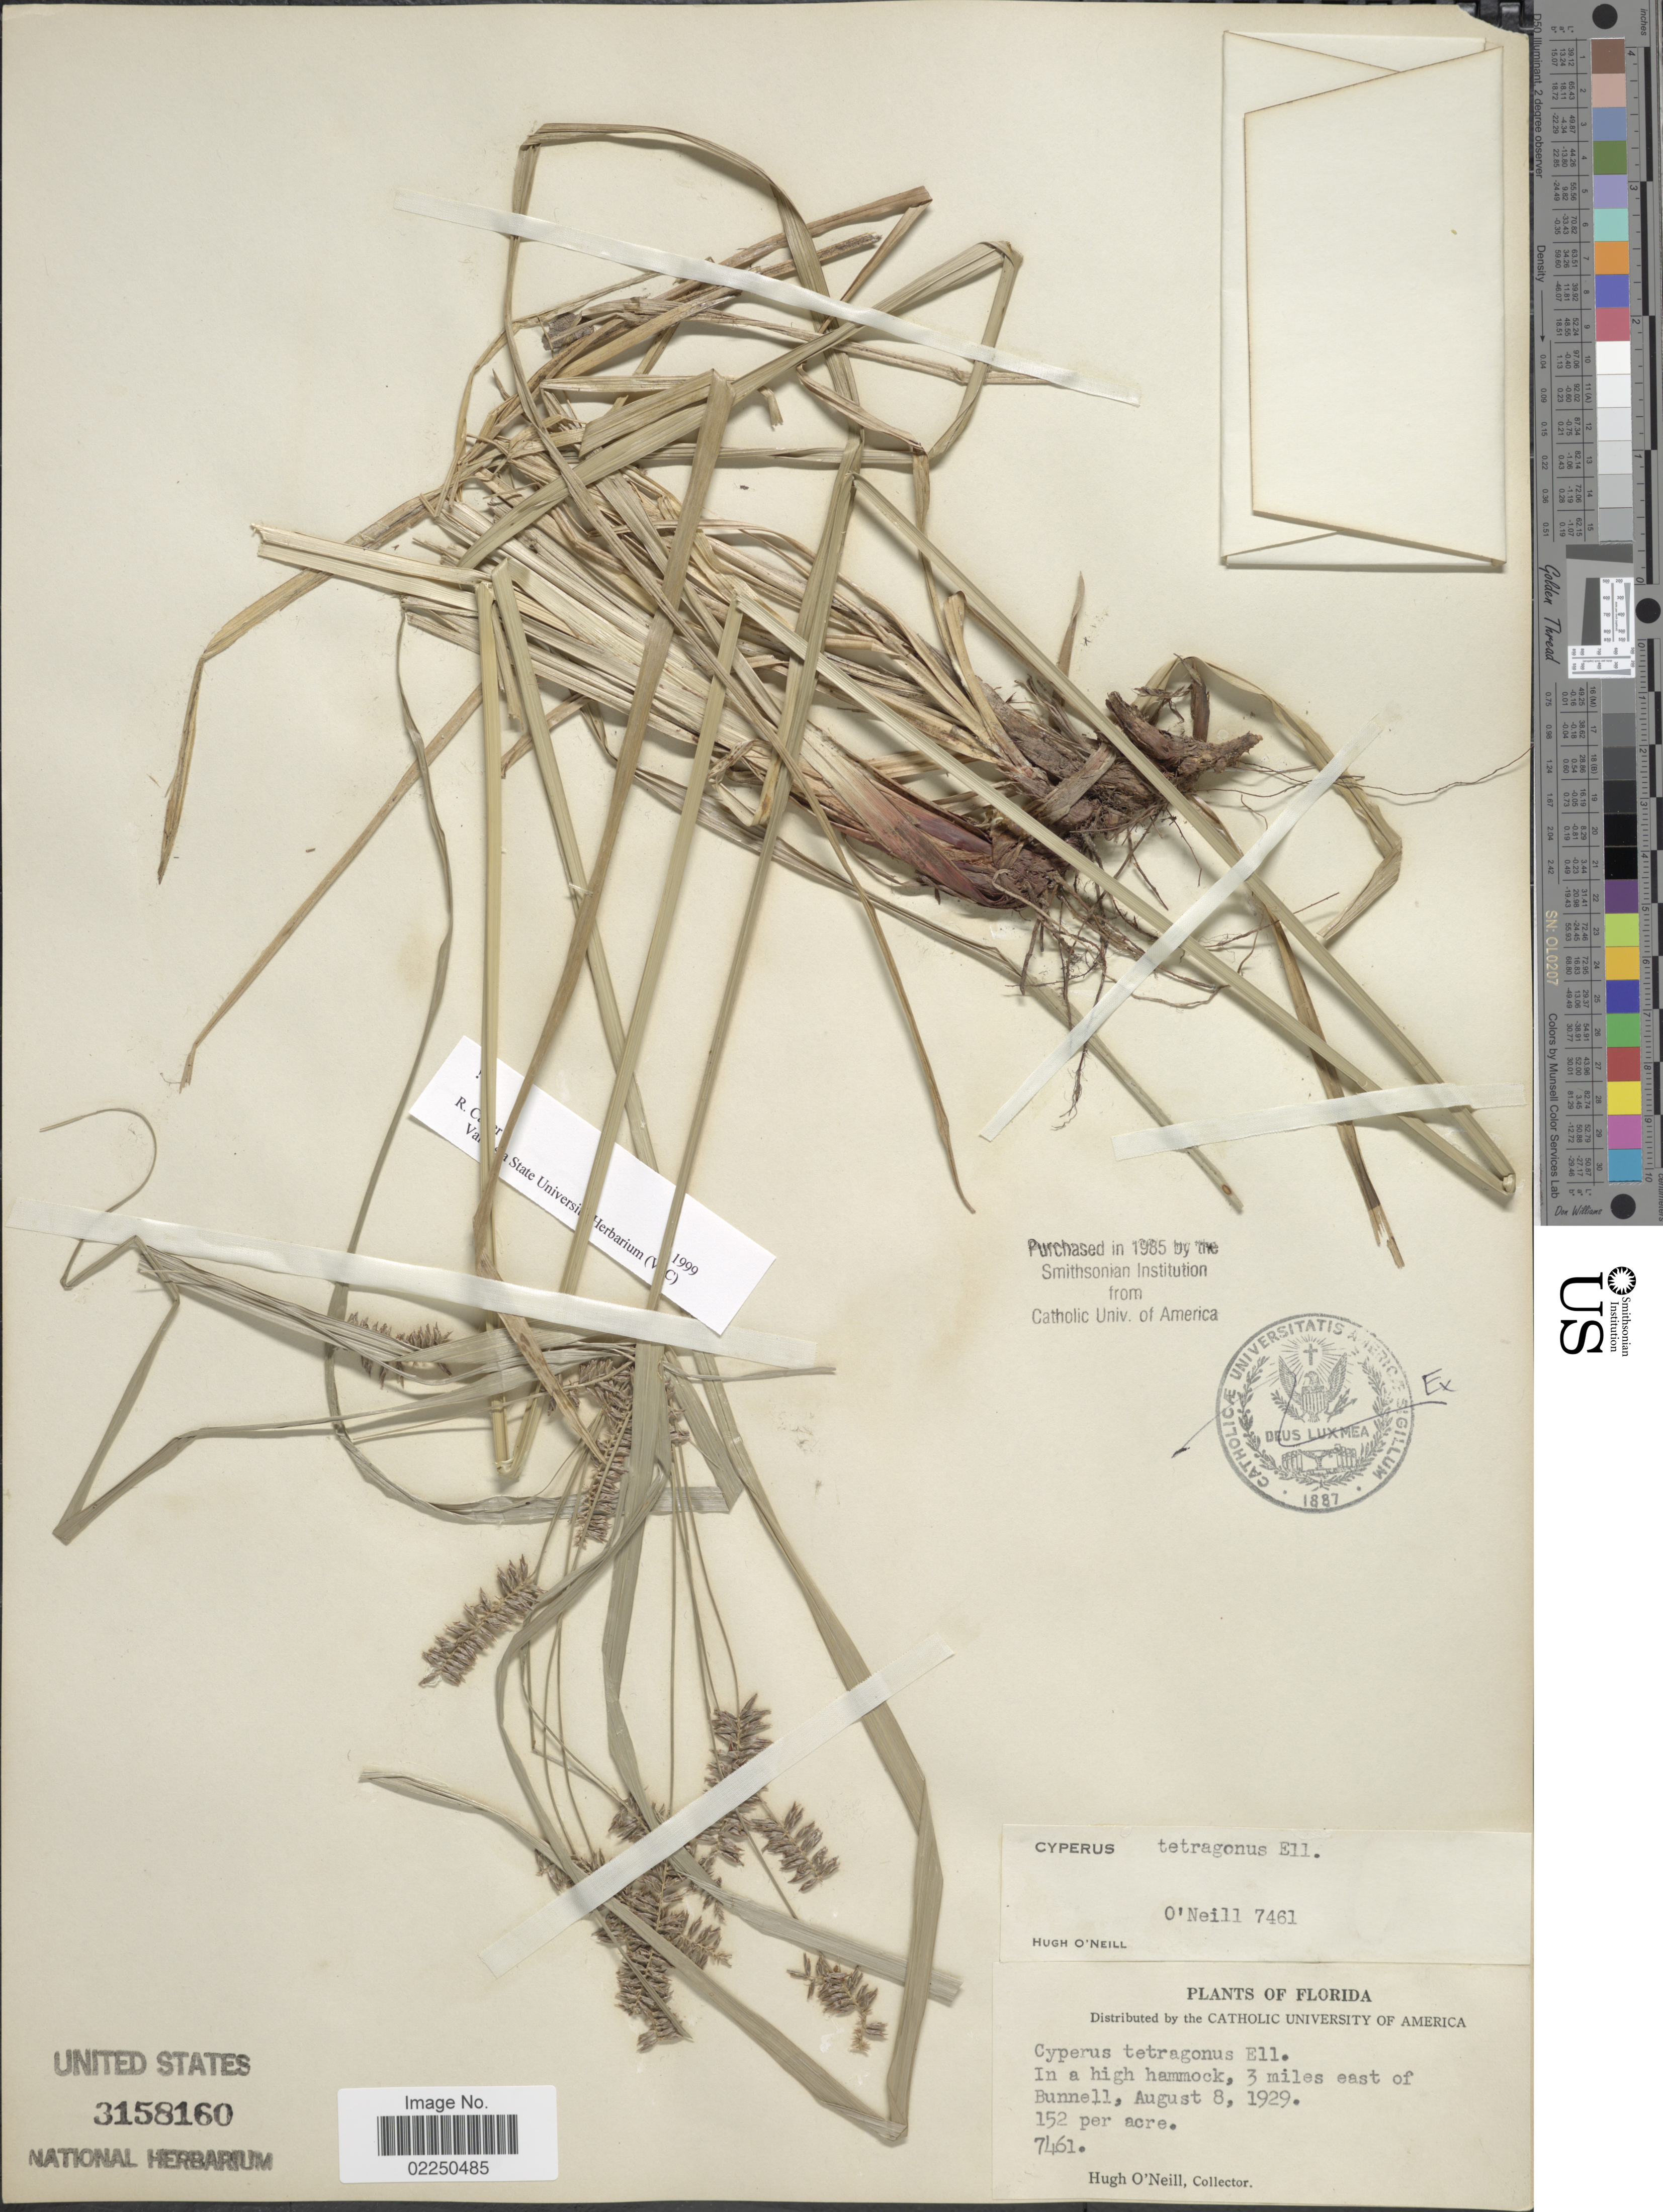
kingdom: Plantae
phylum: Tracheophyta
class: Liliopsida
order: Poales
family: Cyperaceae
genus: Cyperus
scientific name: Cyperus tetragonus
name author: Elliott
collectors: H. O'Neill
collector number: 7461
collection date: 1929-08-08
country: United States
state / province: Florida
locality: In a high hammock, 3 miles east of Bunnell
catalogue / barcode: US 3158160